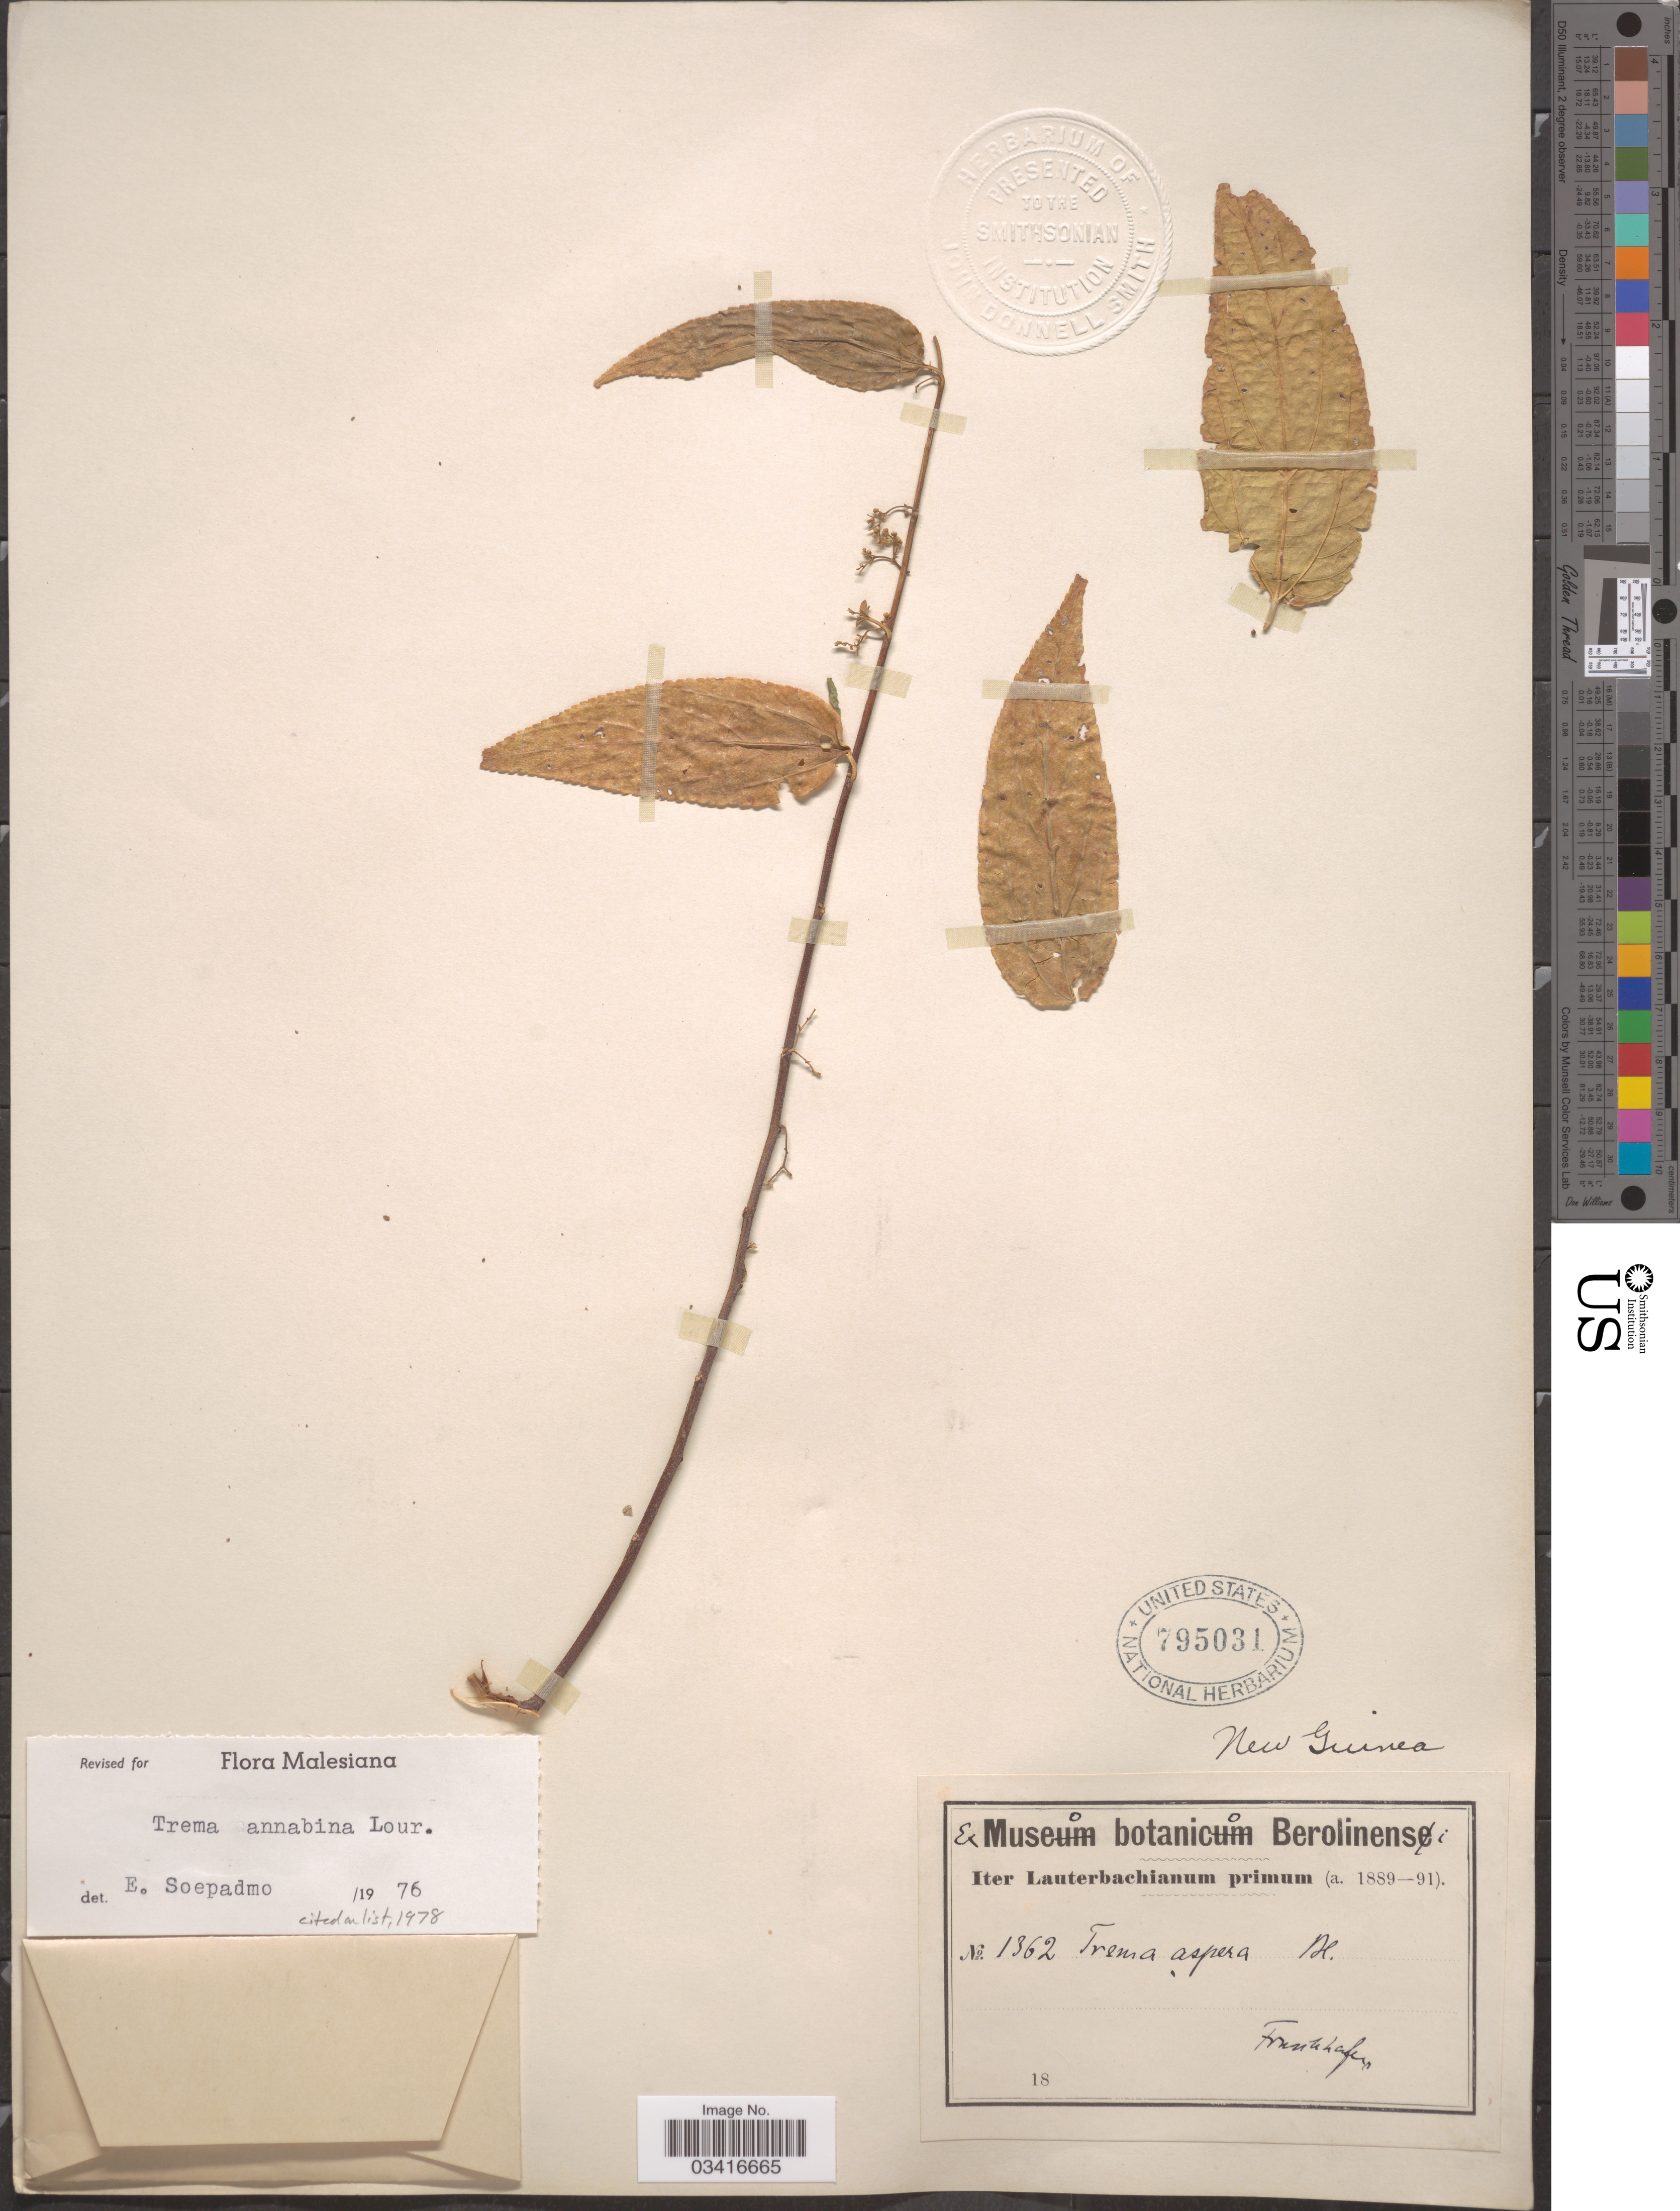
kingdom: Plantae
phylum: Tracheophyta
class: Magnoliopsida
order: Rosales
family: Cannabaceae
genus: Trema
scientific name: Trema cannabina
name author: Lour.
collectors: ex. Museo Botanico Berolinensi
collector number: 1362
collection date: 1889/1891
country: Papua New Guinea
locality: New Guinea. Finschhafen.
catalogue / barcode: US 795031